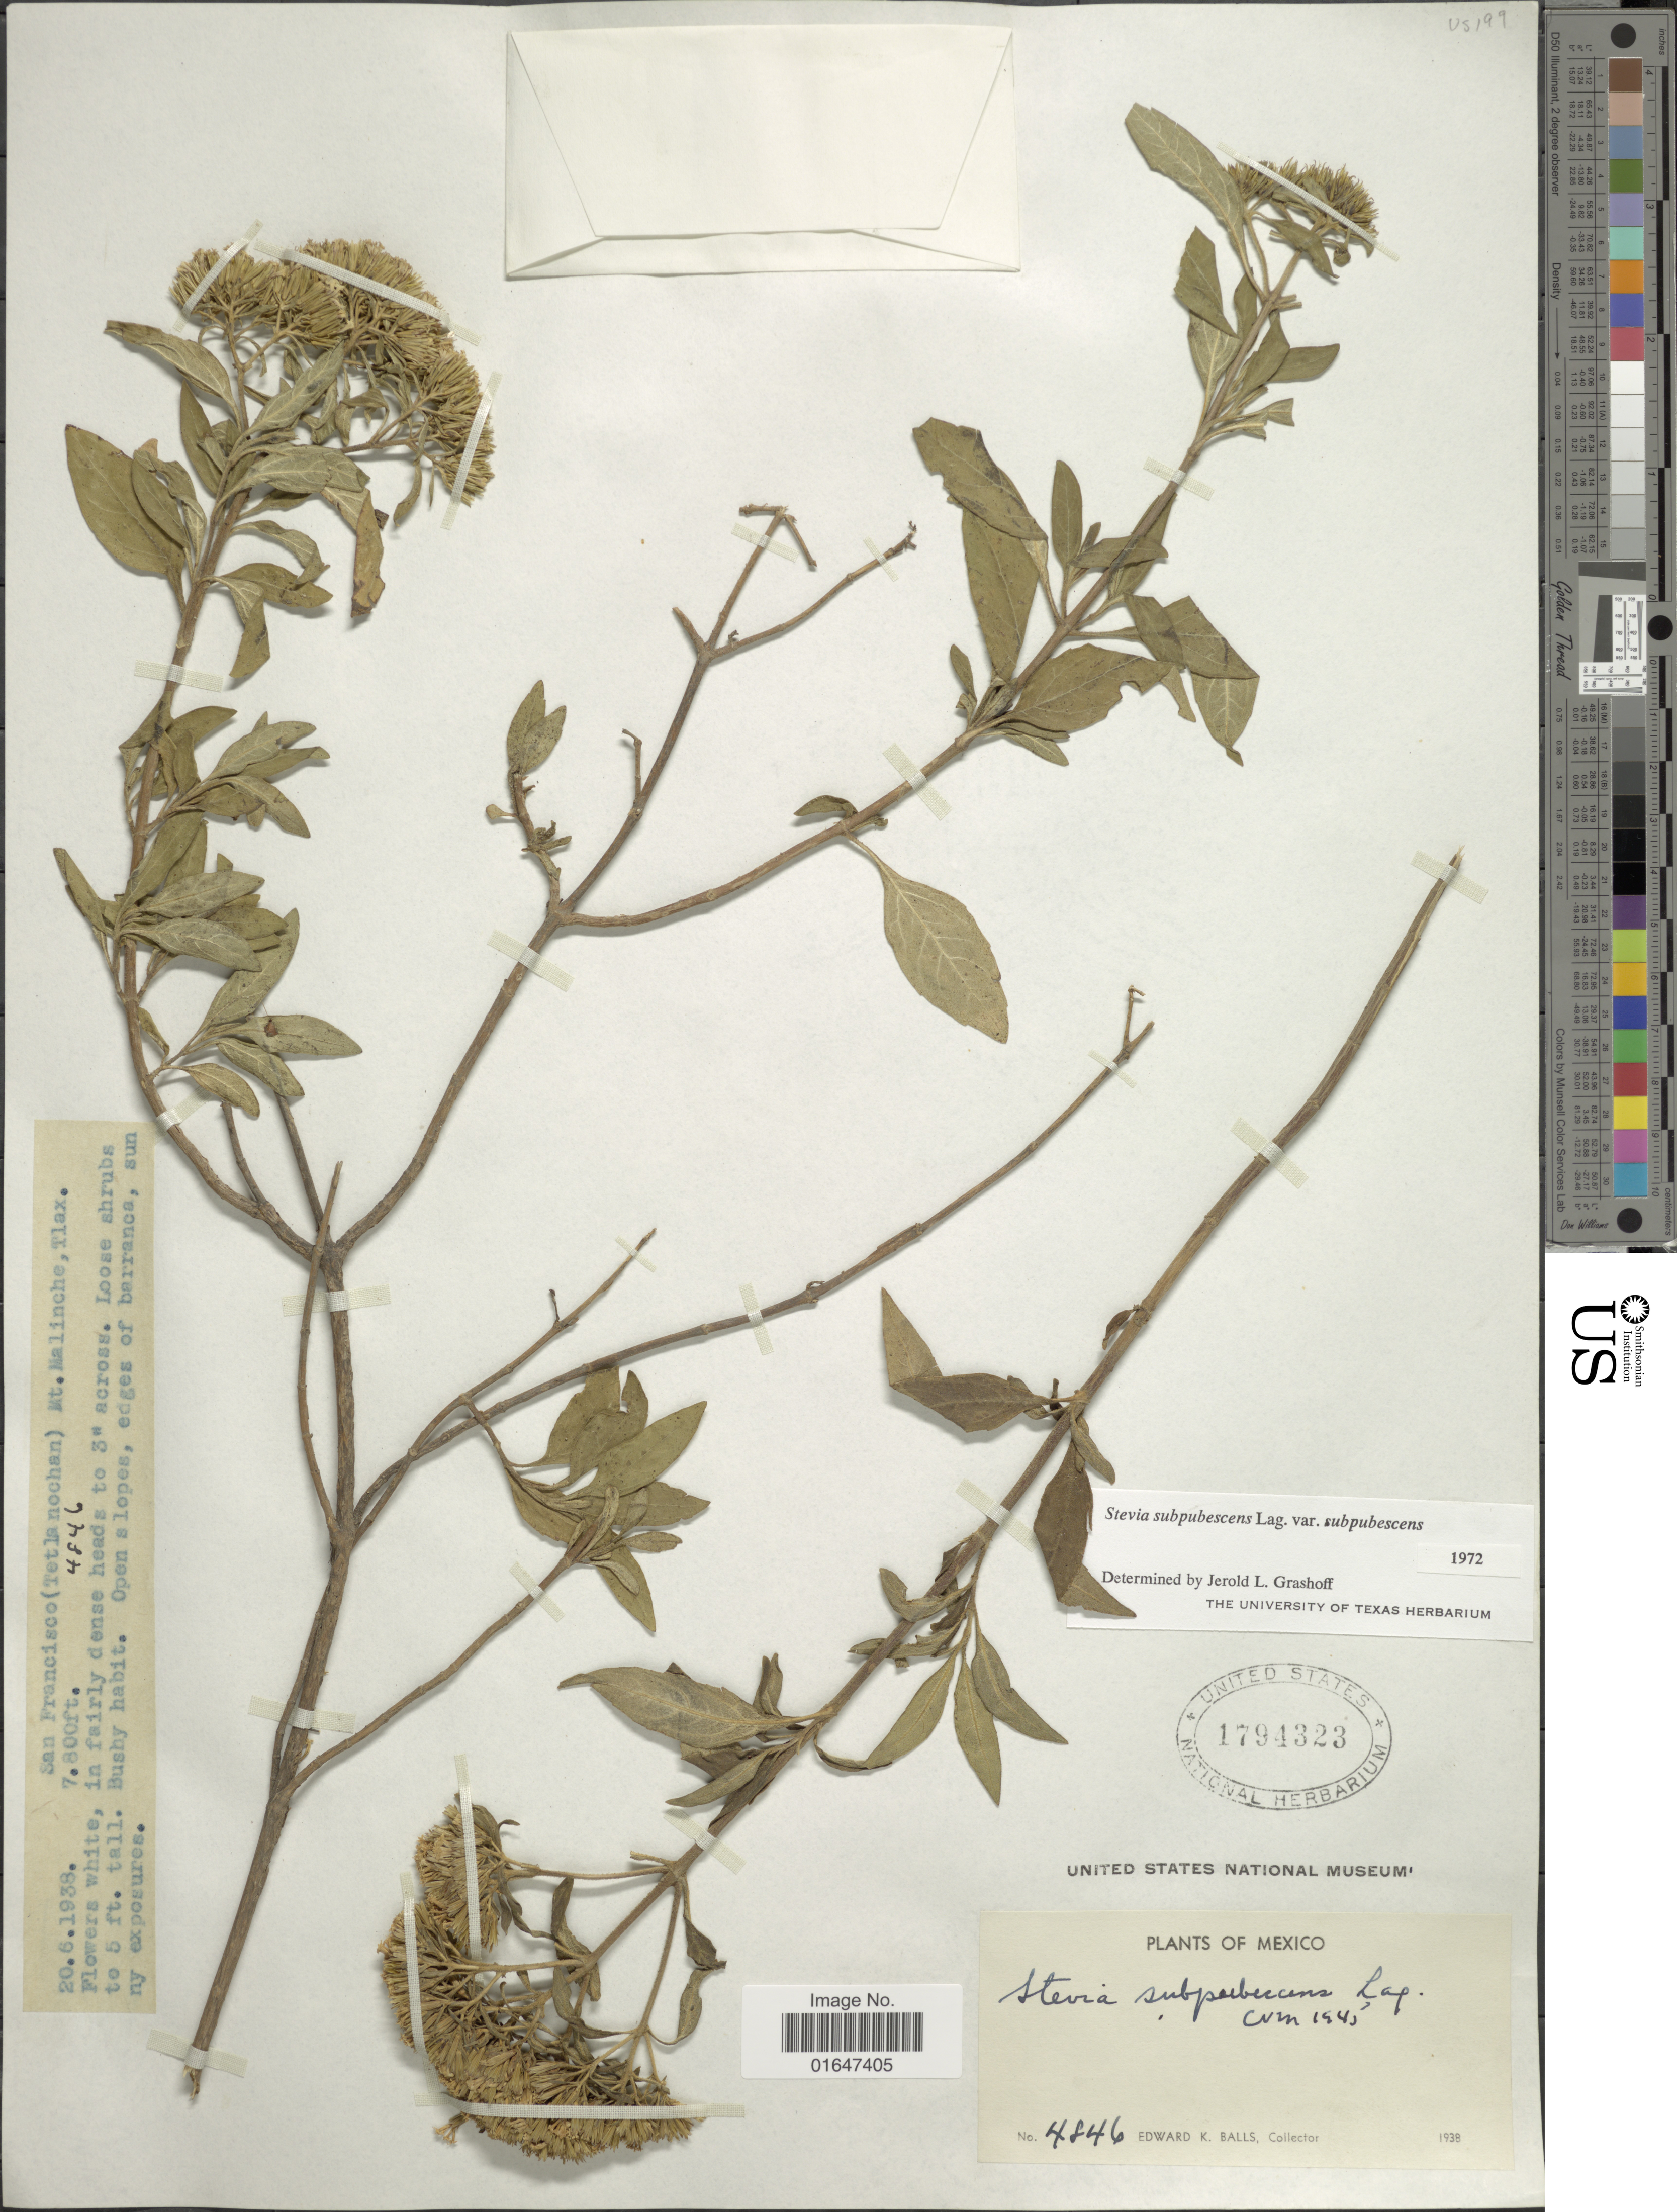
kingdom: Plantae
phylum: Tracheophyta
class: Magnoliopsida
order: Asterales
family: Asteraceae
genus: Stevia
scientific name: Stevia subpubescens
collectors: E. K. Balls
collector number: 4846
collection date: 1938-06-20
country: Mexico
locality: San Francisco (Tetlanochan) Mt. Malinche, Tlax.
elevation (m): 2377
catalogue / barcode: US 1794323